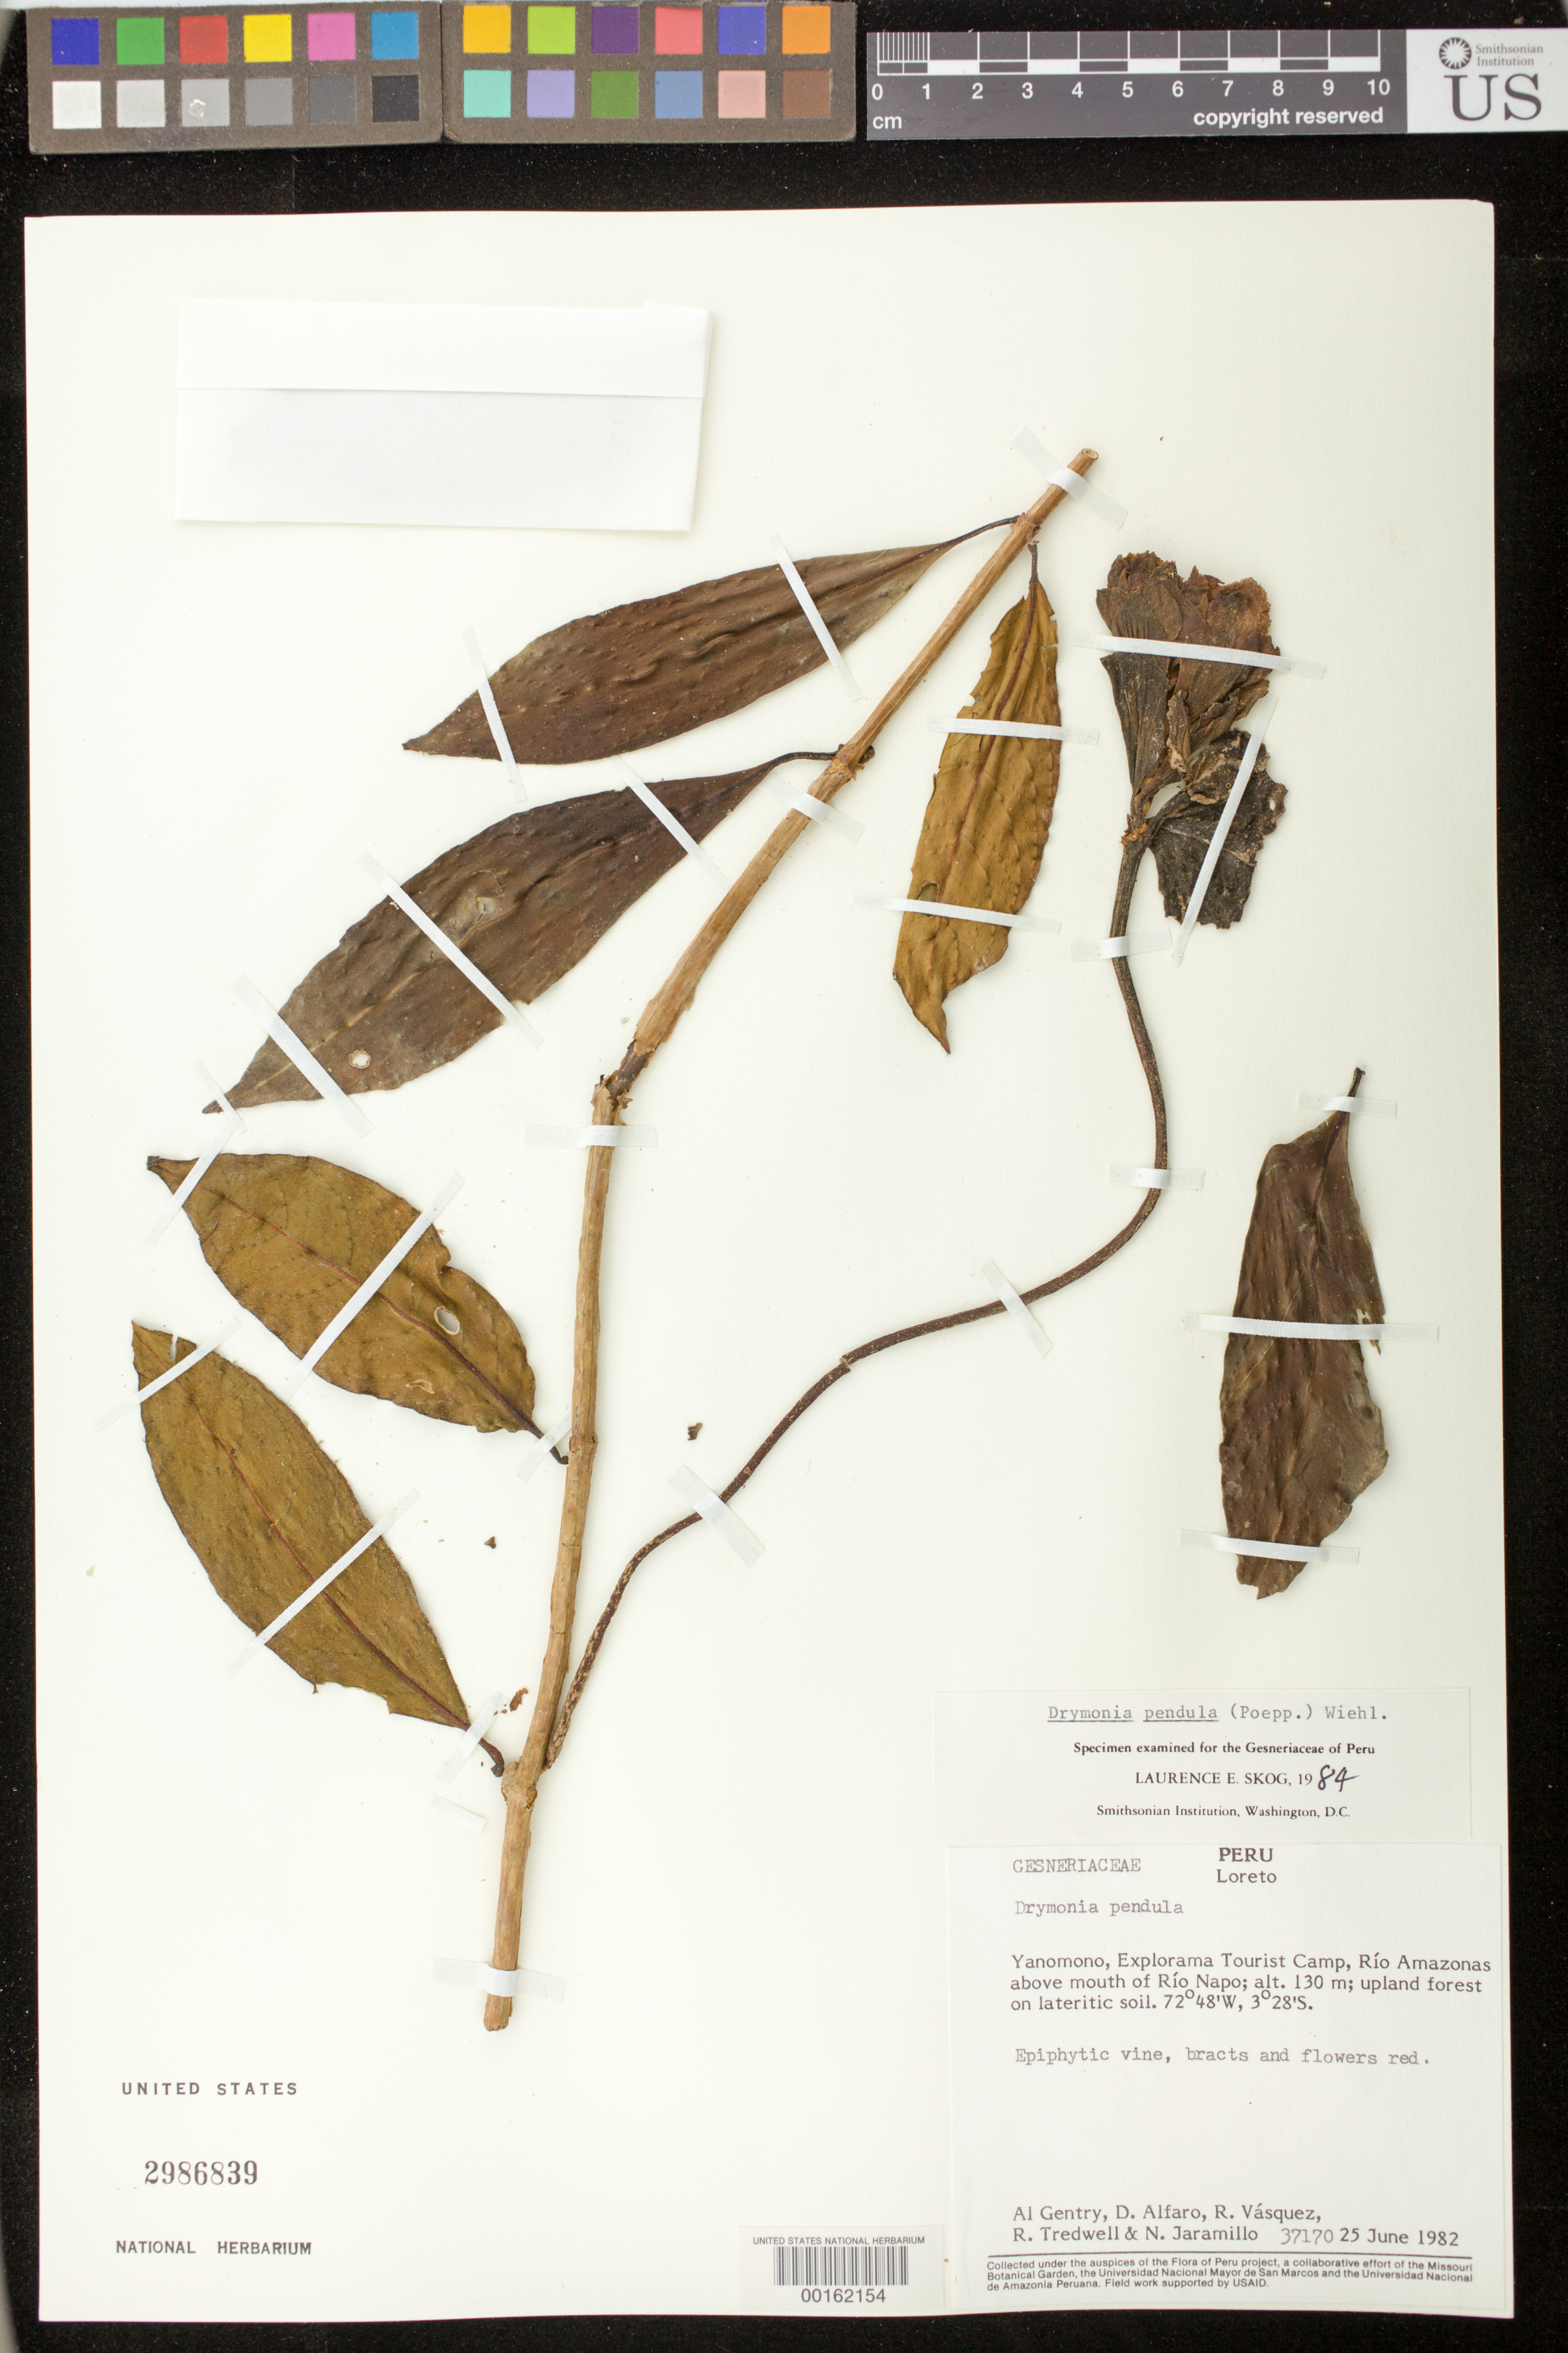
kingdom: Plantae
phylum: Tracheophyta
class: Magnoliopsida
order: Lamiales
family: Gesneriaceae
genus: Drymonia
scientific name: Drymonia pendula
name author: (Poepp.) Wiehler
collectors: A. H. Gentry, D. Alfaro, R. Vásquez, R. Tredwell & N. Jaramillo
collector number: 37170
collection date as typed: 25 Jun 1982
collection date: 1982-06-25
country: Peru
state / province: Loreto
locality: Yanomono, Explorama tourist camp, Rio Amazonas, above mouth of Rio Napo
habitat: Upland forest on lateritic soil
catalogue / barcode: US 2986839